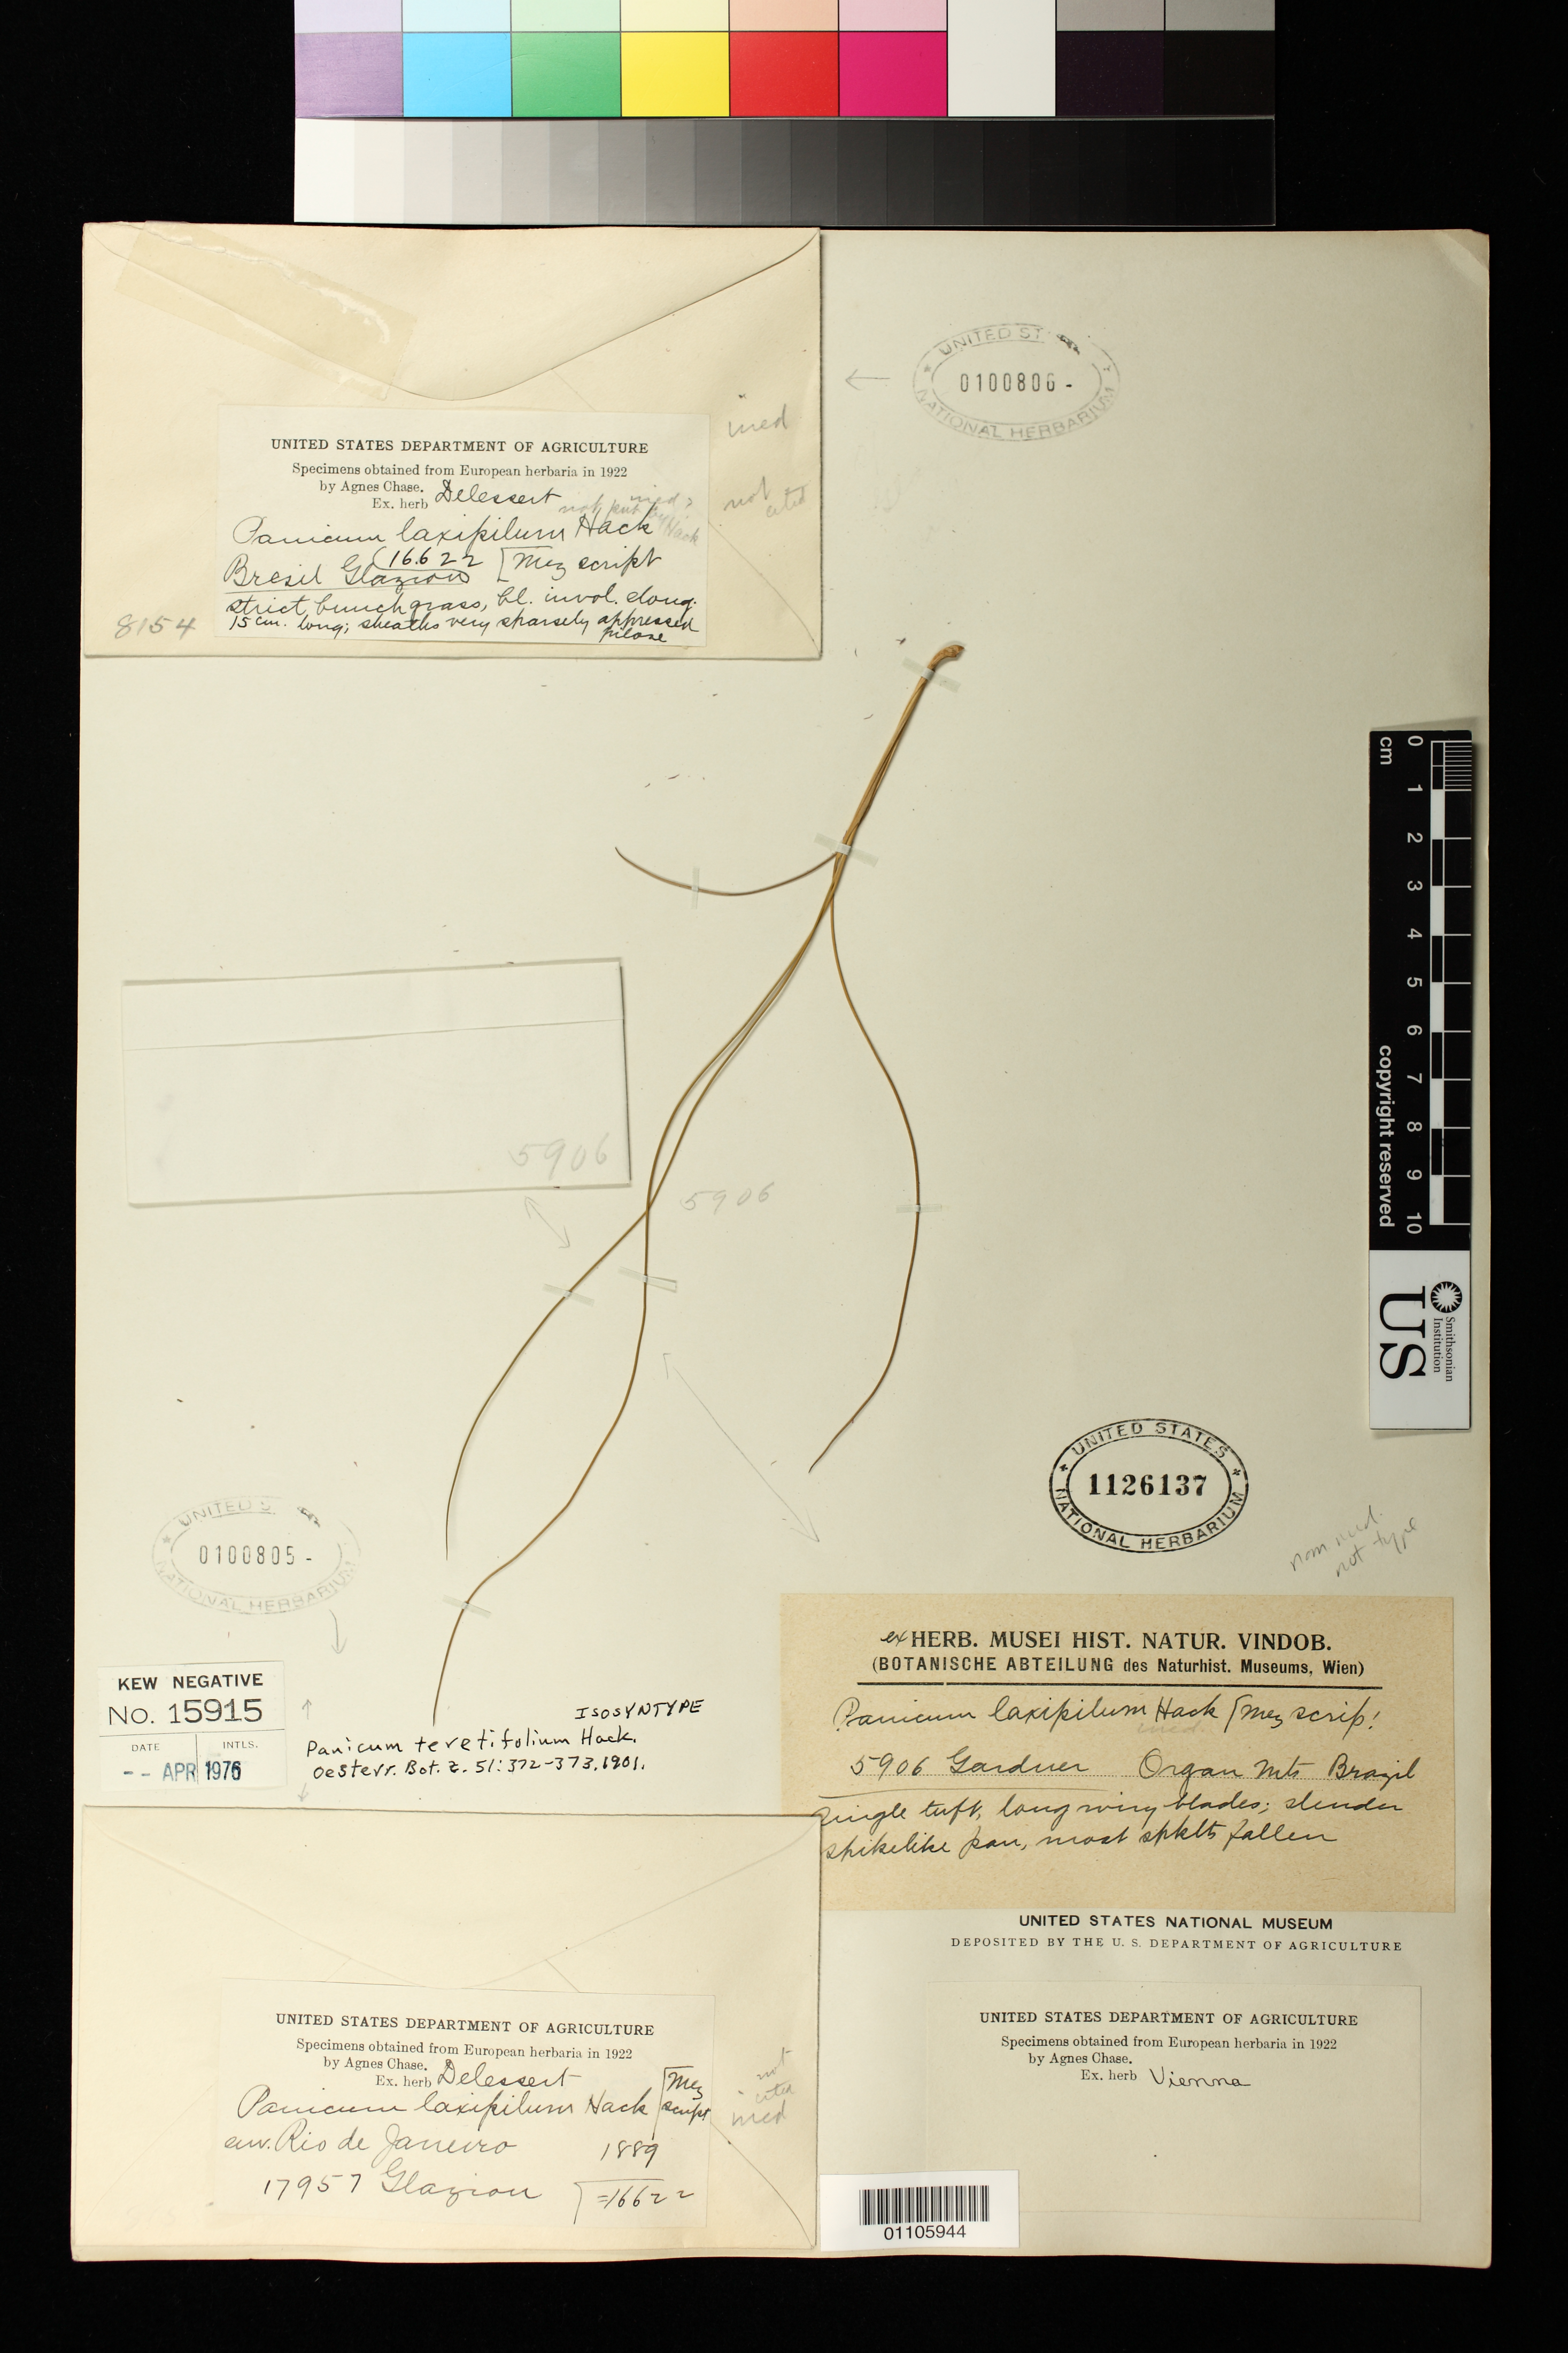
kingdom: Plantae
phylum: Tracheophyta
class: Liliopsida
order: Poales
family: Poaceae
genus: Panicum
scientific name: Panicum teretifolium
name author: Hack.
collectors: G. Gardner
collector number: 5906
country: Brazil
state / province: Rio de Janeiro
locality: Organ Mts.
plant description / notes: Fragmentary material of specimen ex herb. Vienna. On same sheet with syntypes of Panicum teretifolium Hack. (Glaziou 17957, USNH 100805 & Glaziou 16622, USNH 100806) and filed in the type herbarium under that name. (All originally annotated as "Panicum laxipilum Hack.", ined. name, apparently never published).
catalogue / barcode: US 1126137-3